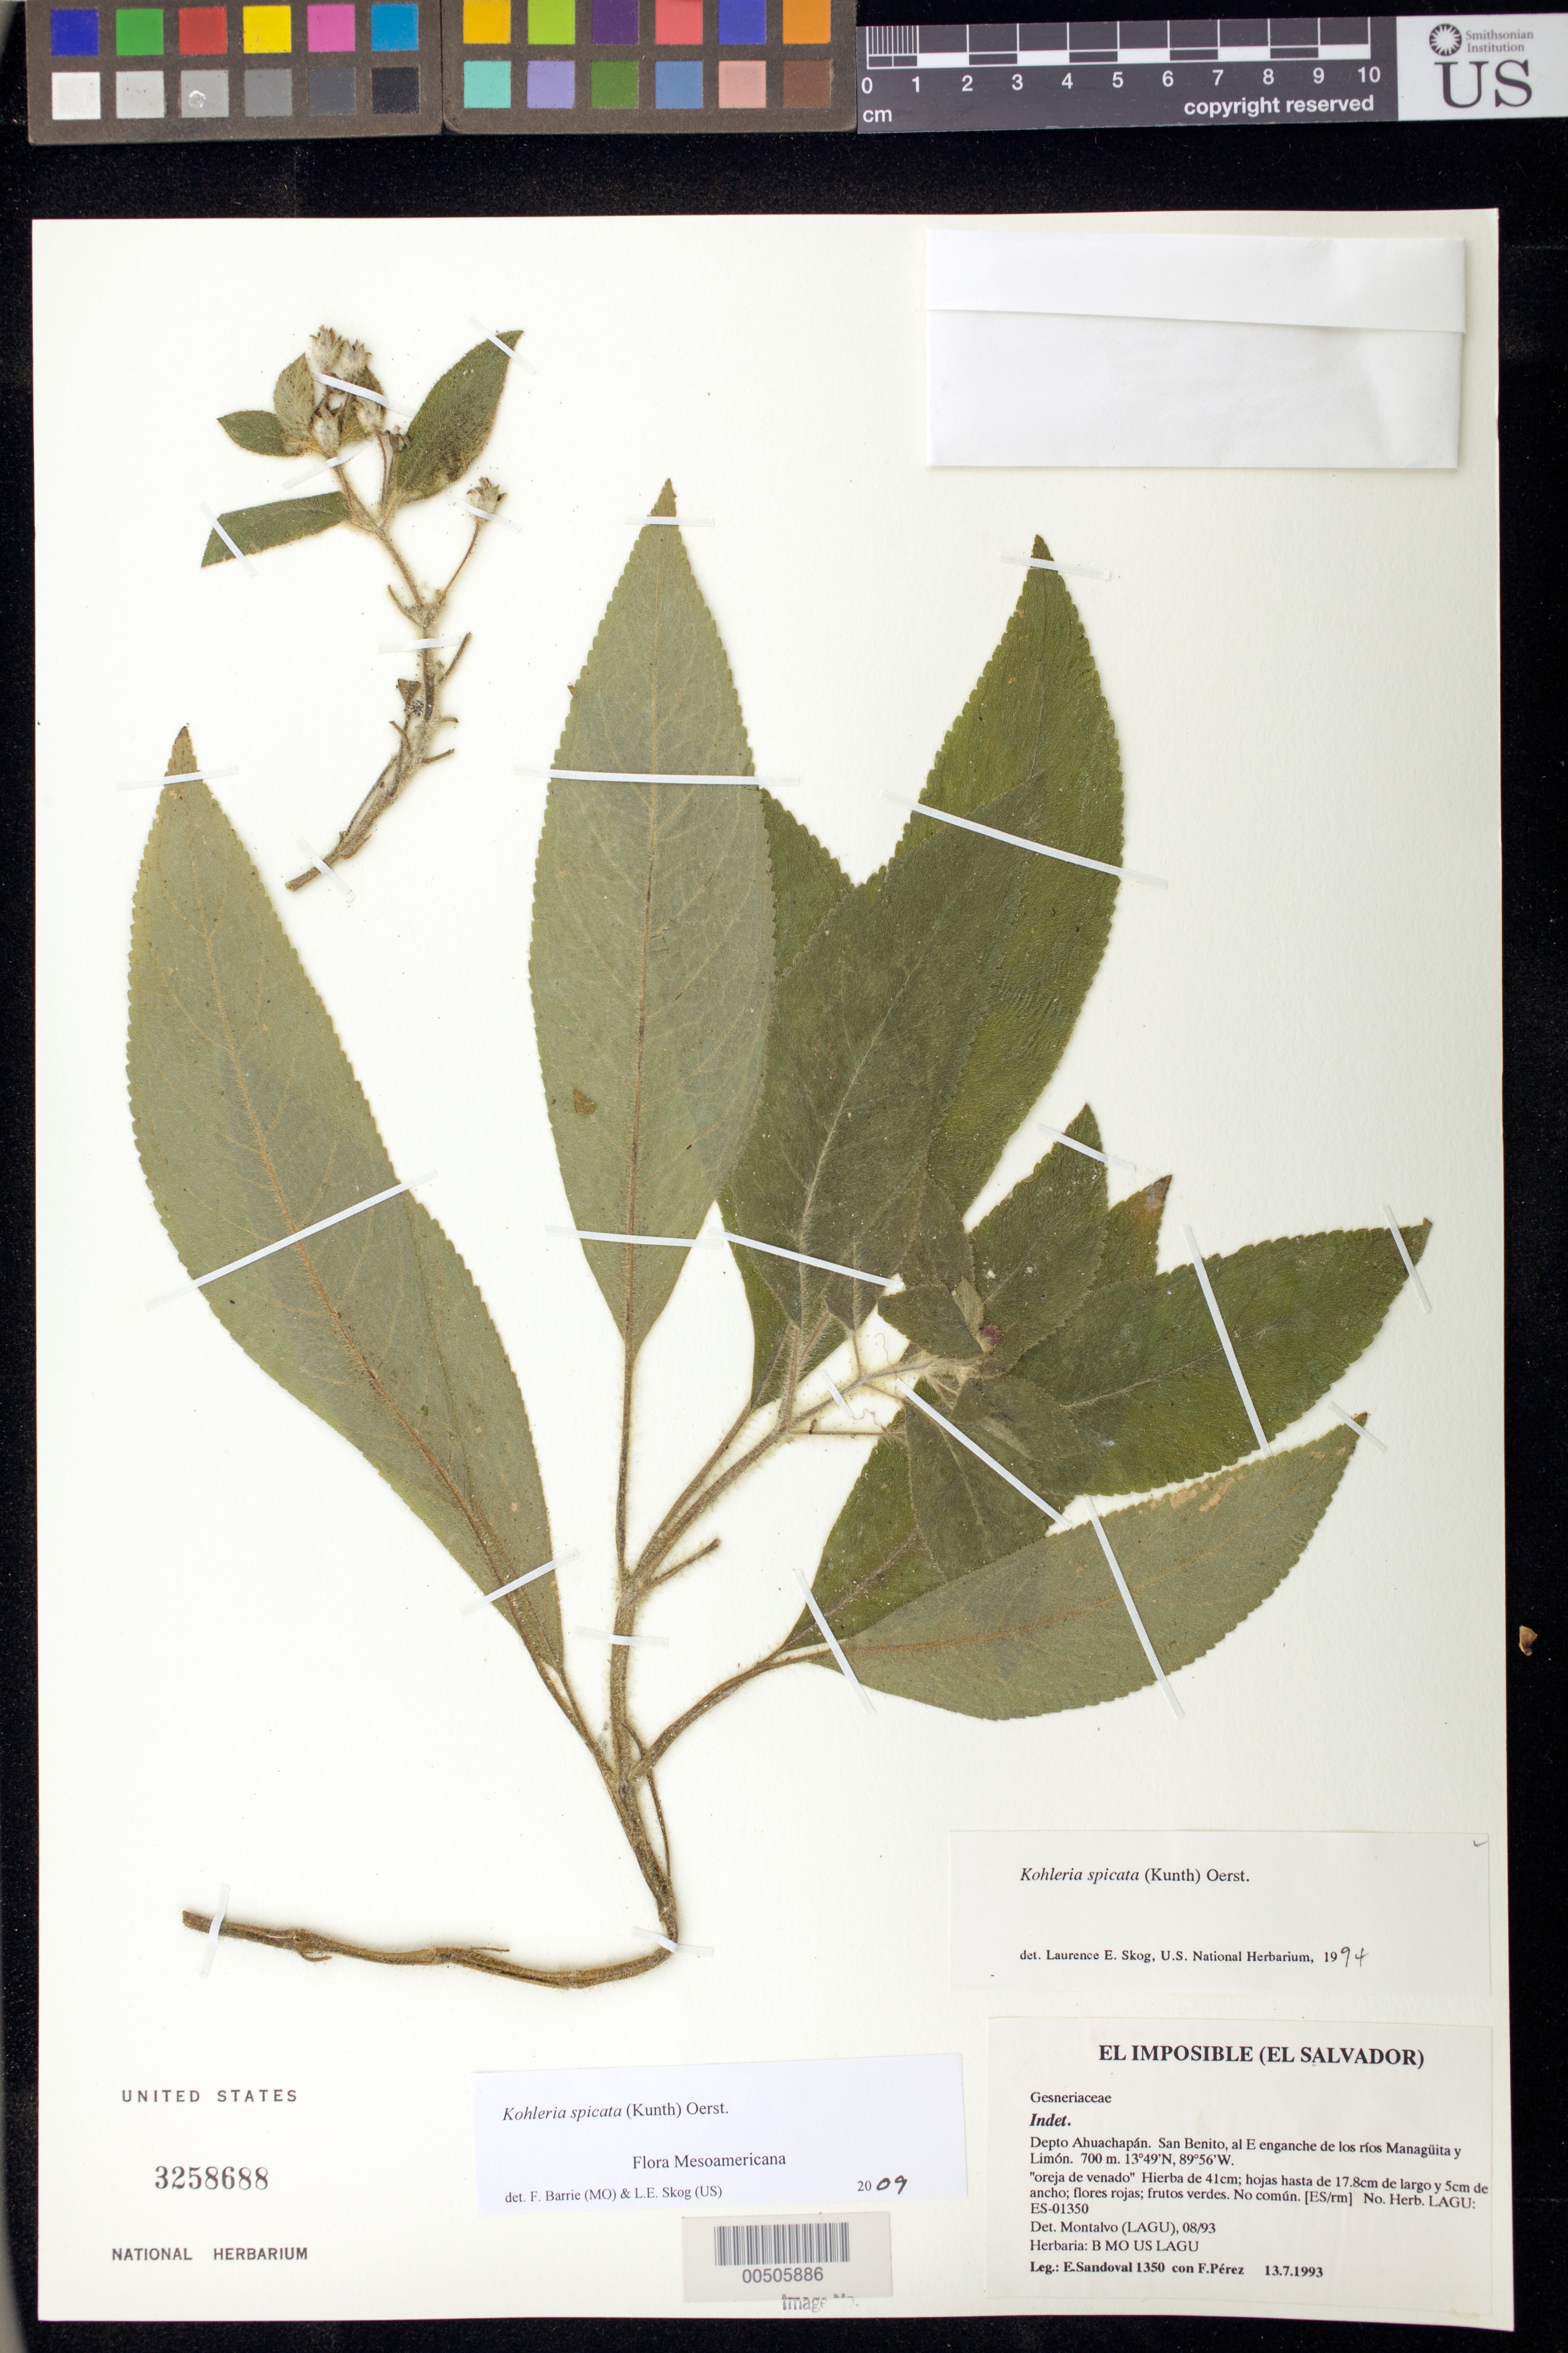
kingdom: Plantae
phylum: Tracheophyta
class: Magnoliopsida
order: Lamiales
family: Gesneriaceae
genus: Kohleria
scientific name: Kohleria spicata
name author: (Kunth) Oerst.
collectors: E. Sandoval & F. Perez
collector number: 1350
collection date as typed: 13 Jul 1993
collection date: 1993-07-13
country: El Salvador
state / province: Ahuachapán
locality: San Benito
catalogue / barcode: US 3258688